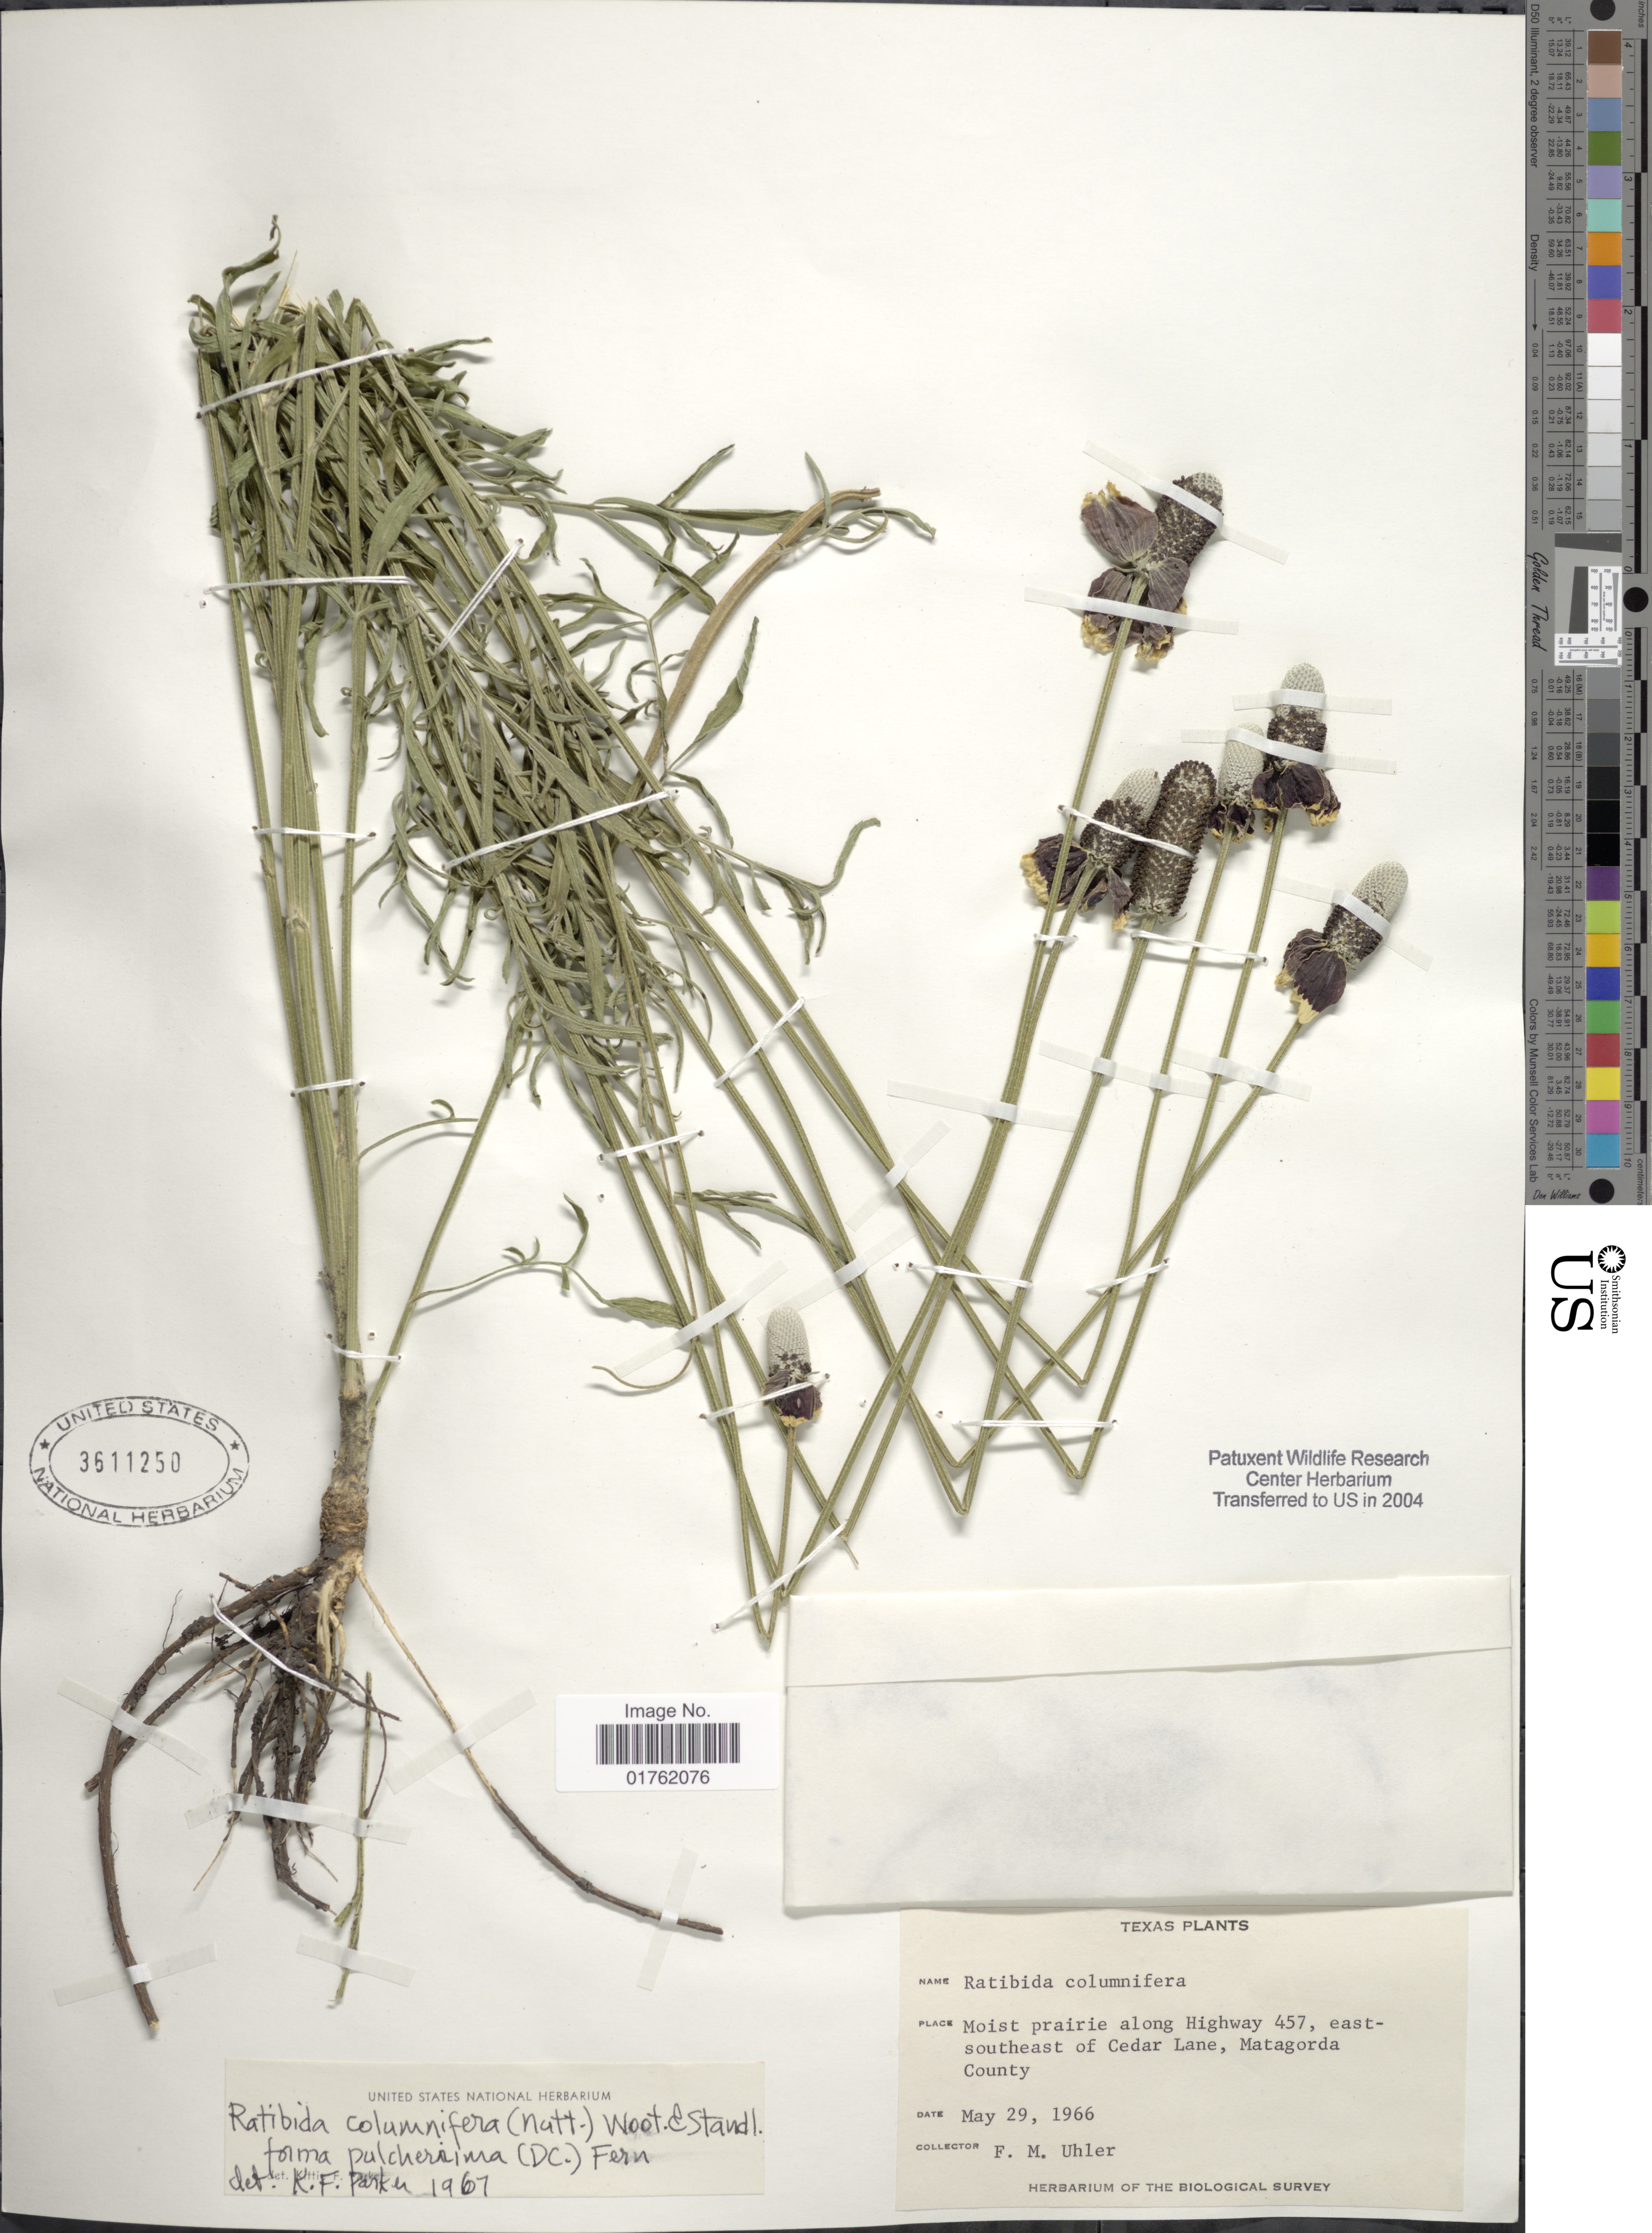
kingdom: Plantae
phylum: Tracheophyta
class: Magnoliopsida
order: Asterales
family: Asteraceae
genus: Ratibida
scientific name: Ratibida columnaris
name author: (Pursh) D. Don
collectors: F. M. Uhler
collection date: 1966-05-29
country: United States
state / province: Texas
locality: Moist prairie along Highway 457, east-southeast of cedar Lane, Matagorda County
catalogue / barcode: US 3611250